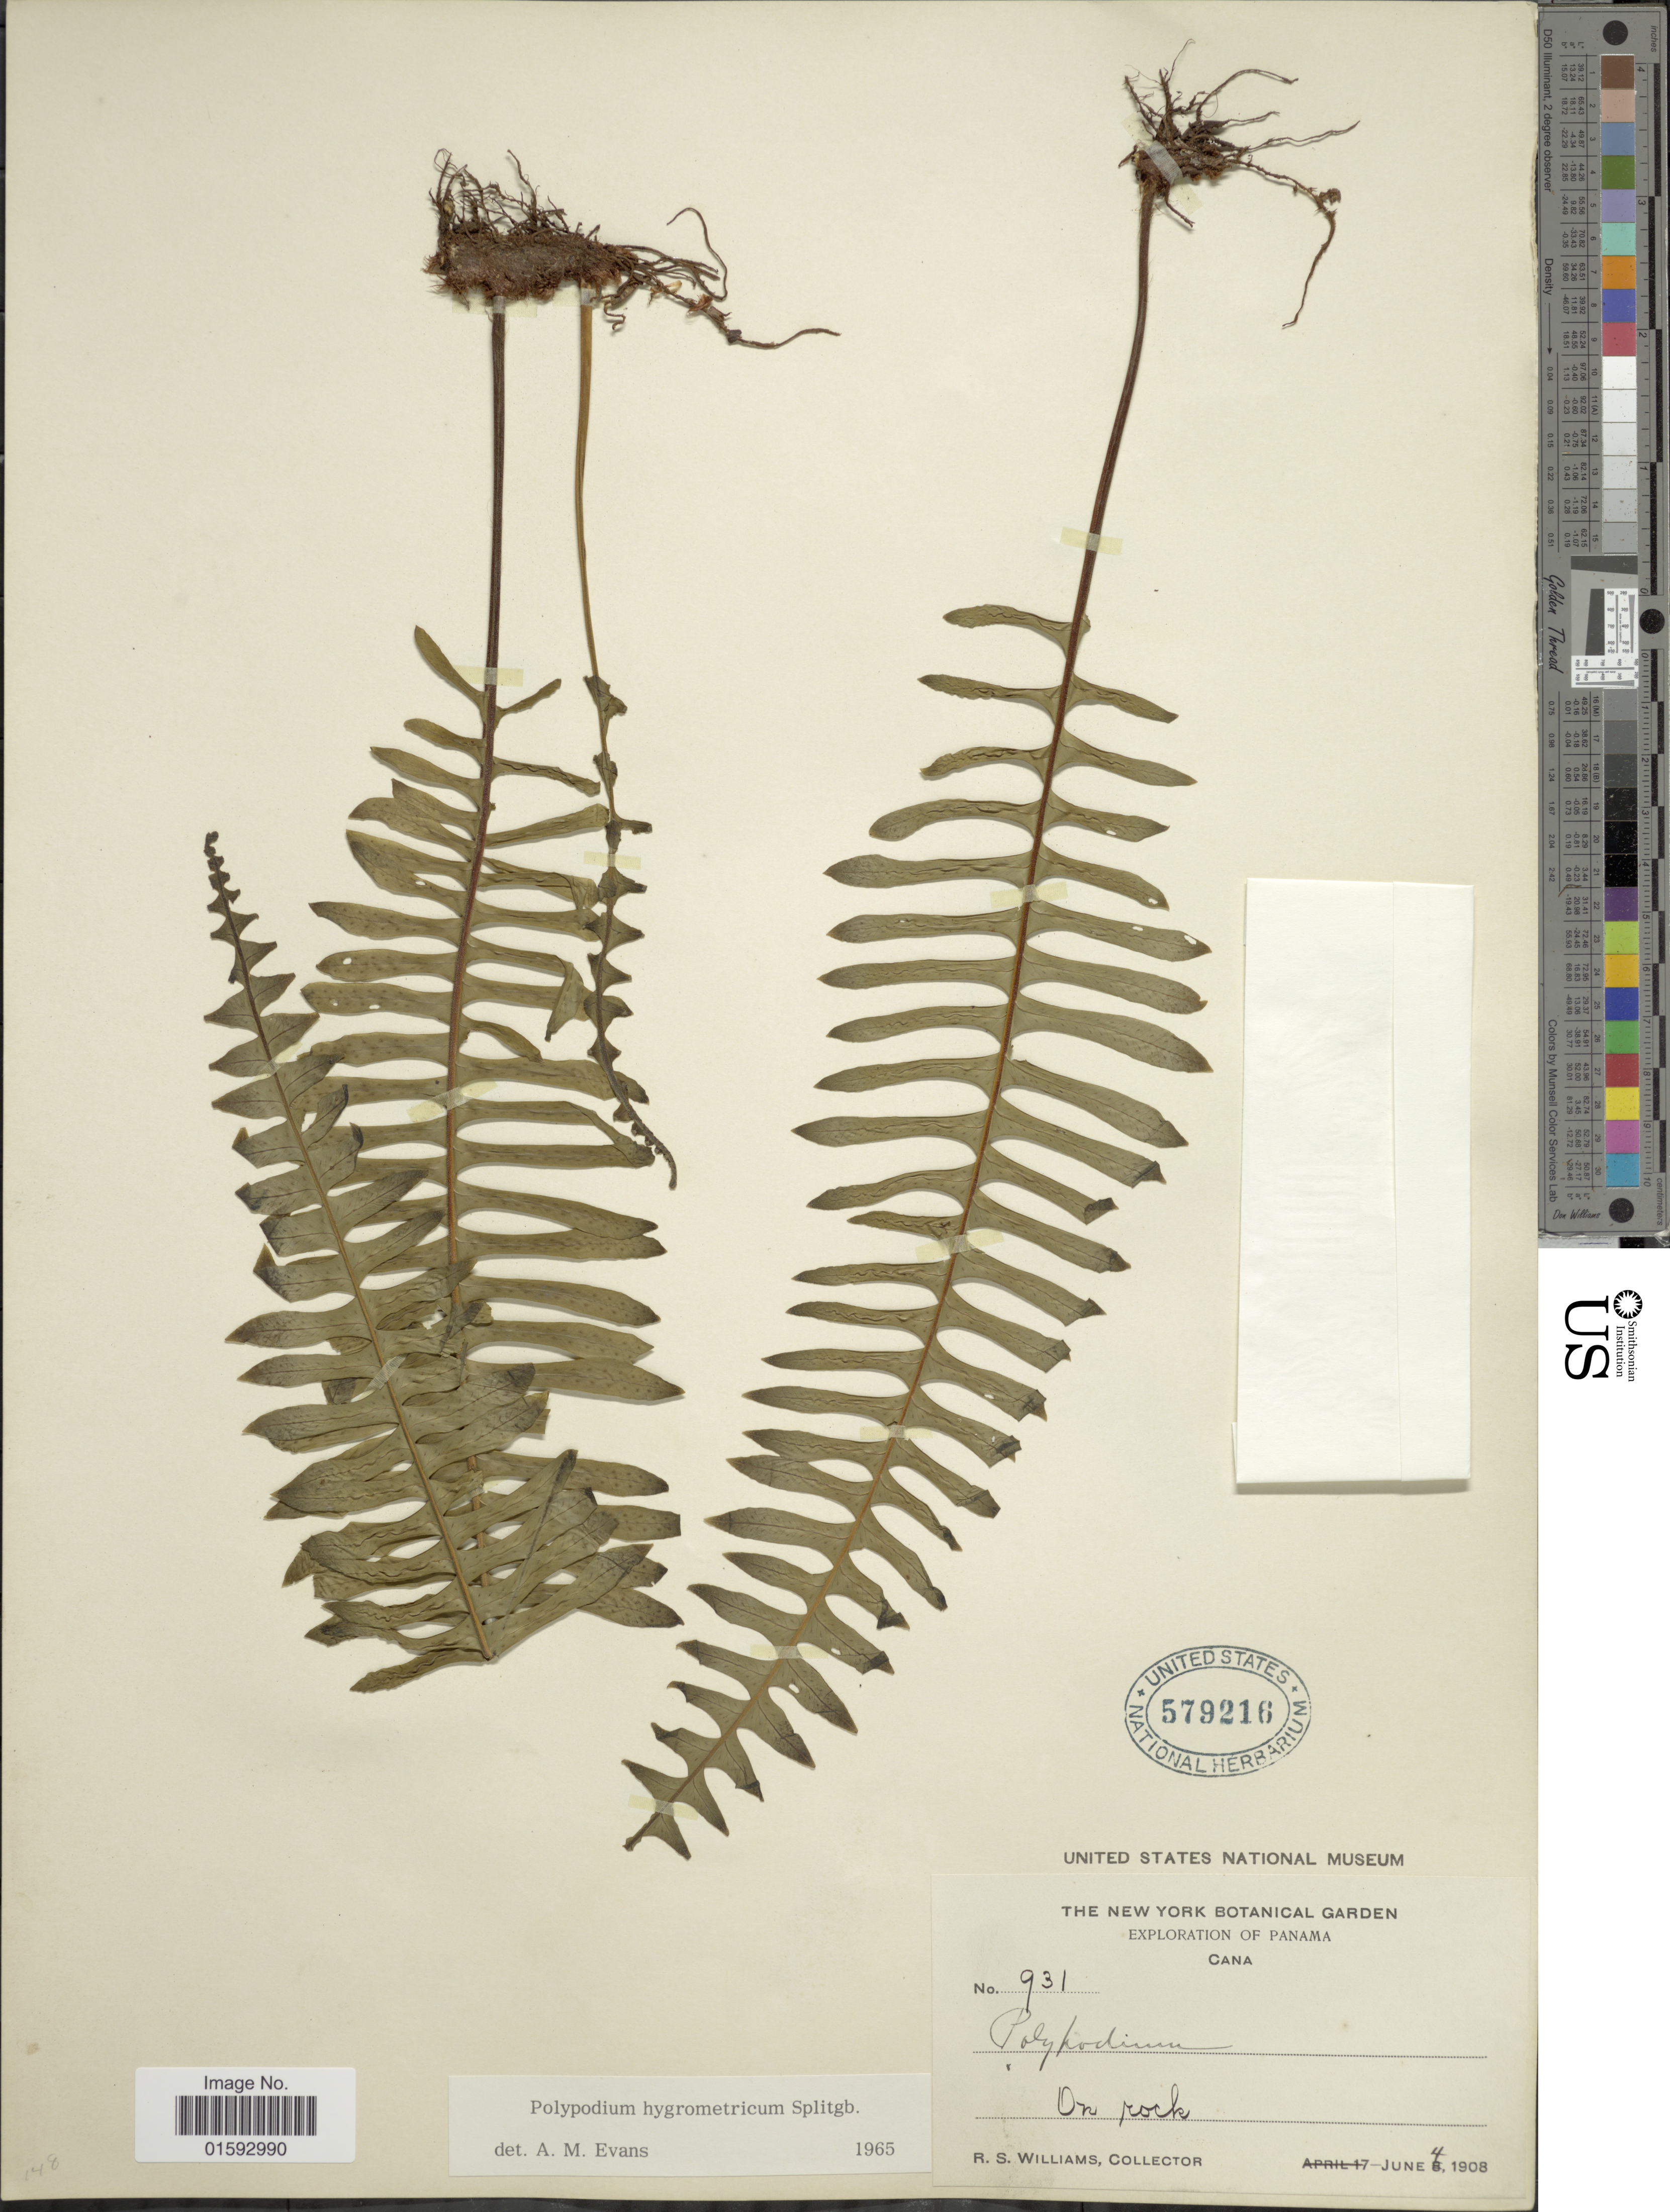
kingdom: Plantae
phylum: Tracheophyta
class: Polypodiopsida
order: Polypodiales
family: Polypodiaceae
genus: Pecluma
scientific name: Pecluma hygrometrica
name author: (Splitg.) M.G. Price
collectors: R. S. Williams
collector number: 931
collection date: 1908-06-04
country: Panama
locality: Cana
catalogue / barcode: US 579216